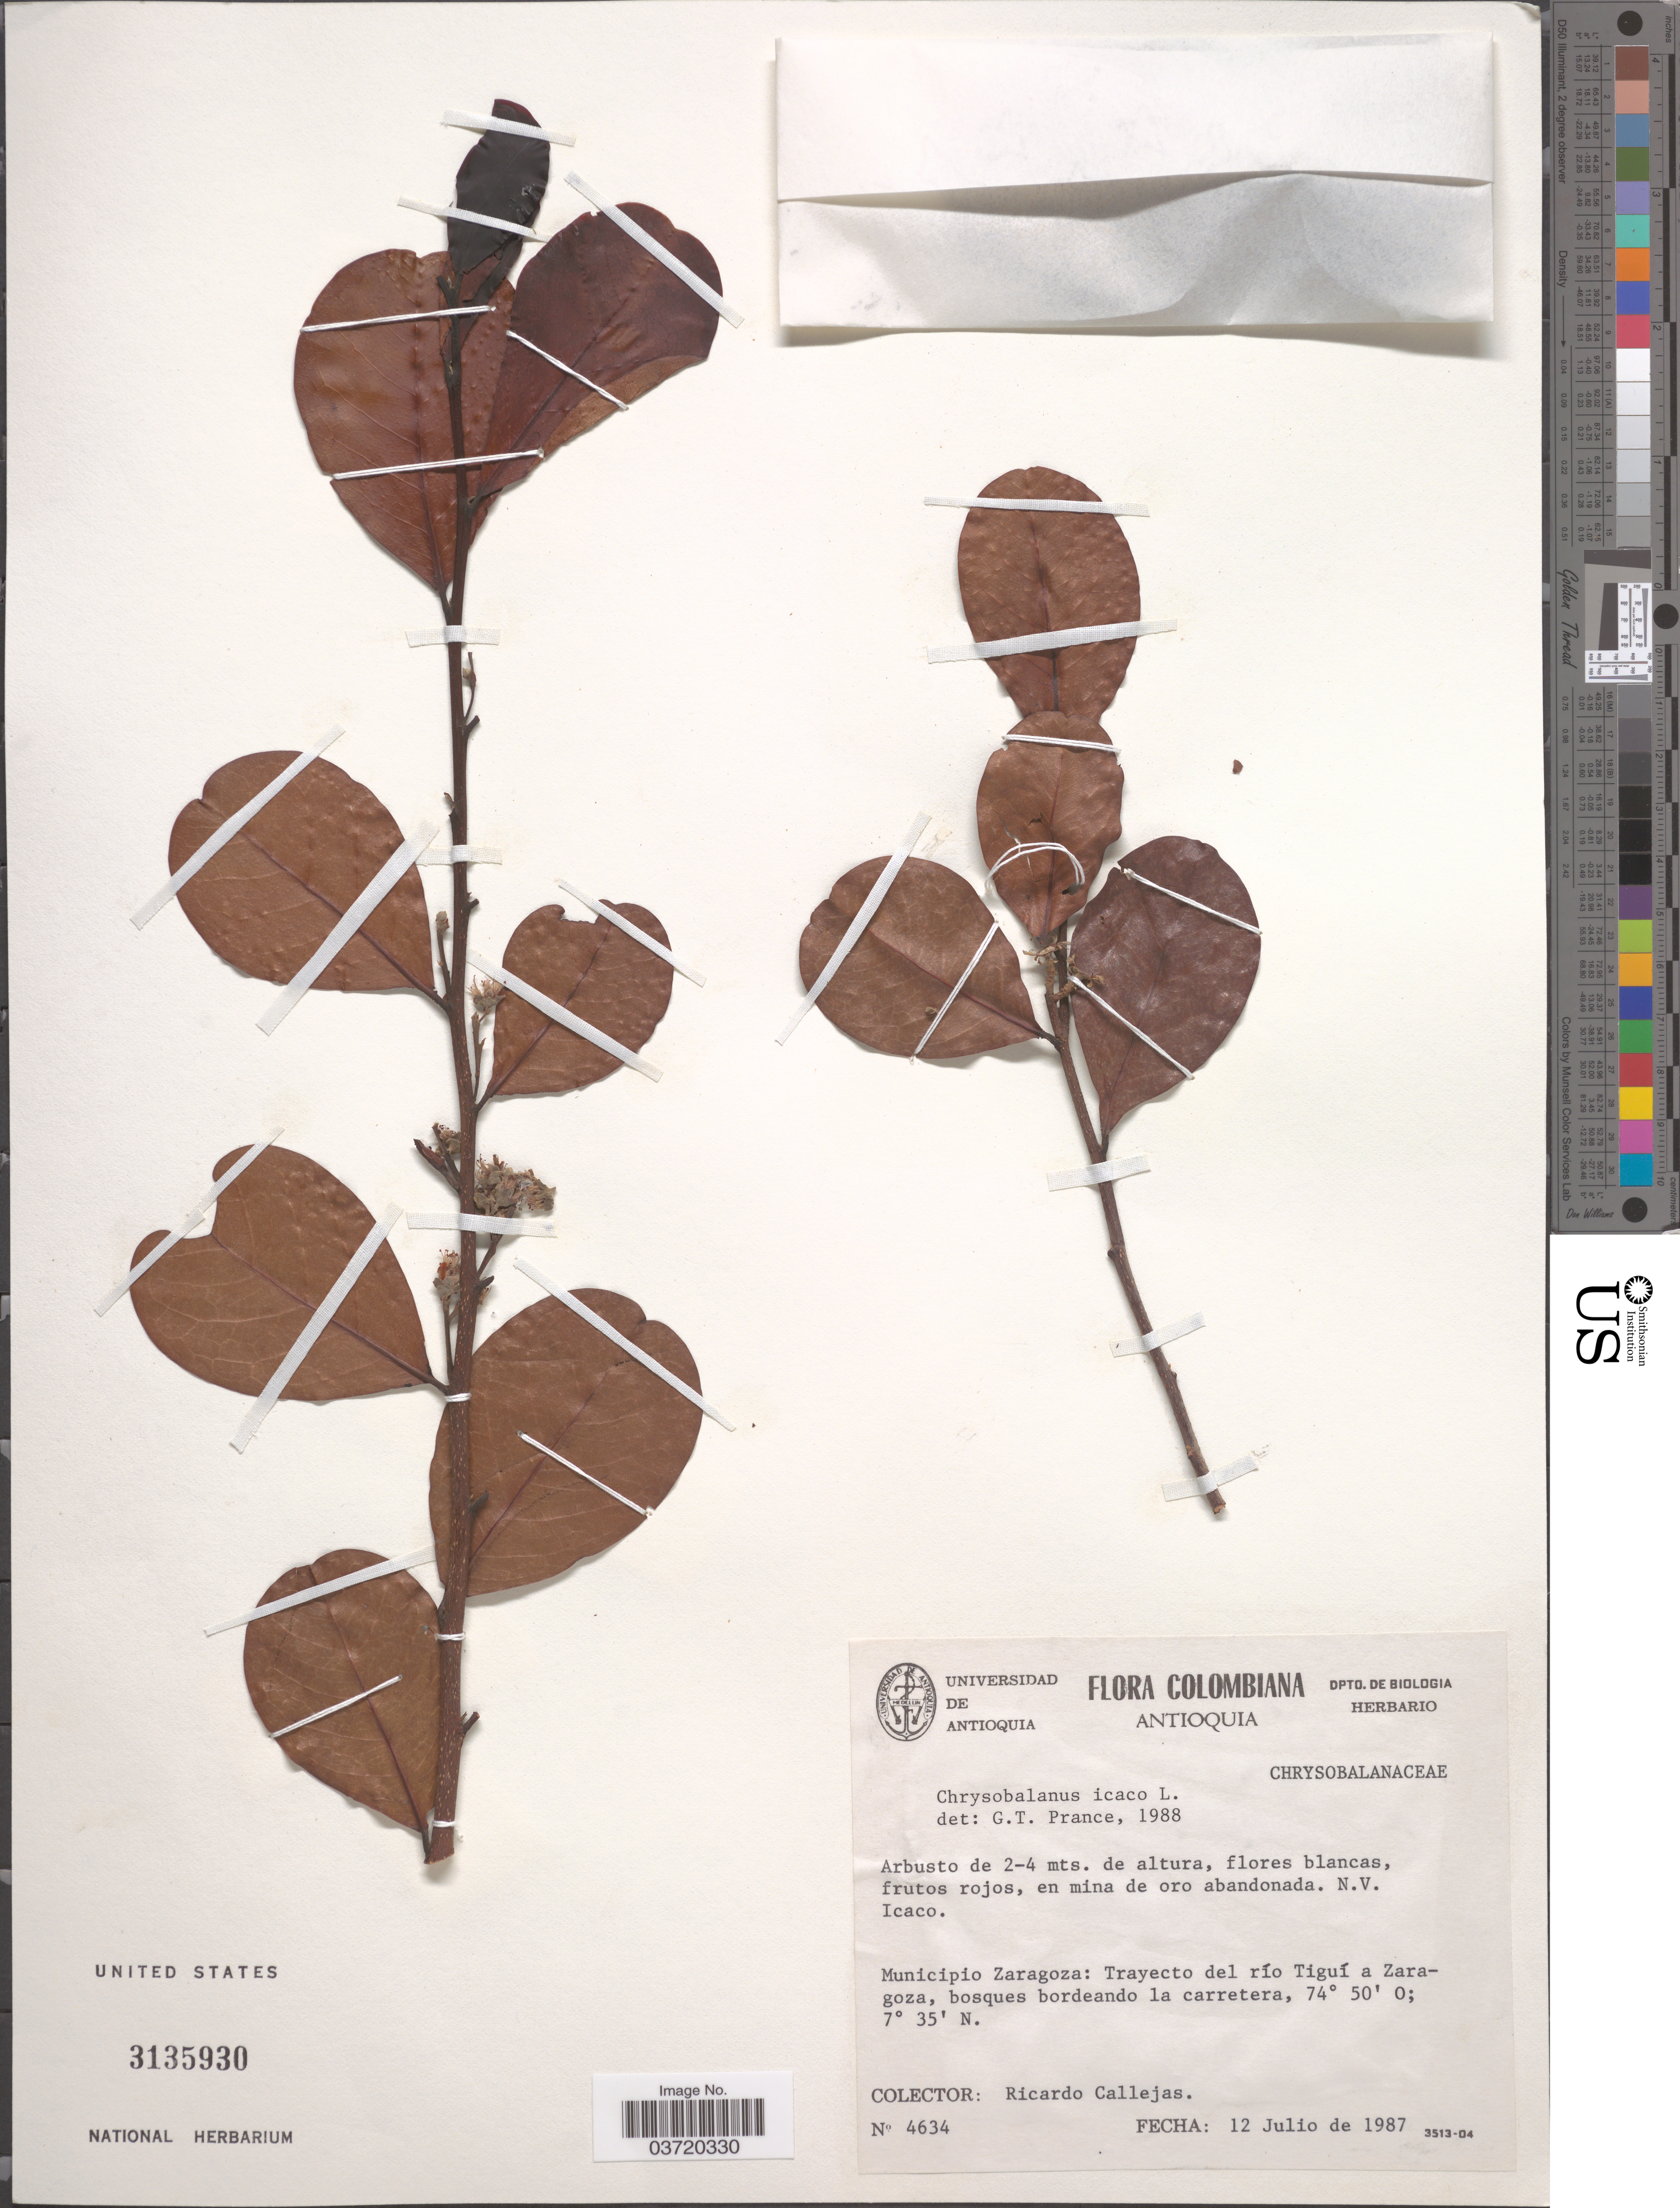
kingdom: Plantae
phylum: Tracheophyta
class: Magnoliopsida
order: Malpighiales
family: Chrysobalanaceae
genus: Chrysobalanus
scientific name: Chrysobalanus icaco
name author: L.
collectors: R. Callejas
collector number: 4634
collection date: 1987-07-12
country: Colombia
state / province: Antioquia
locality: Municipio Zaragoza: Trayecto del río Tiguí a Zaragoza, bosques bordeando la carretera.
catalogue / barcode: US 3135930